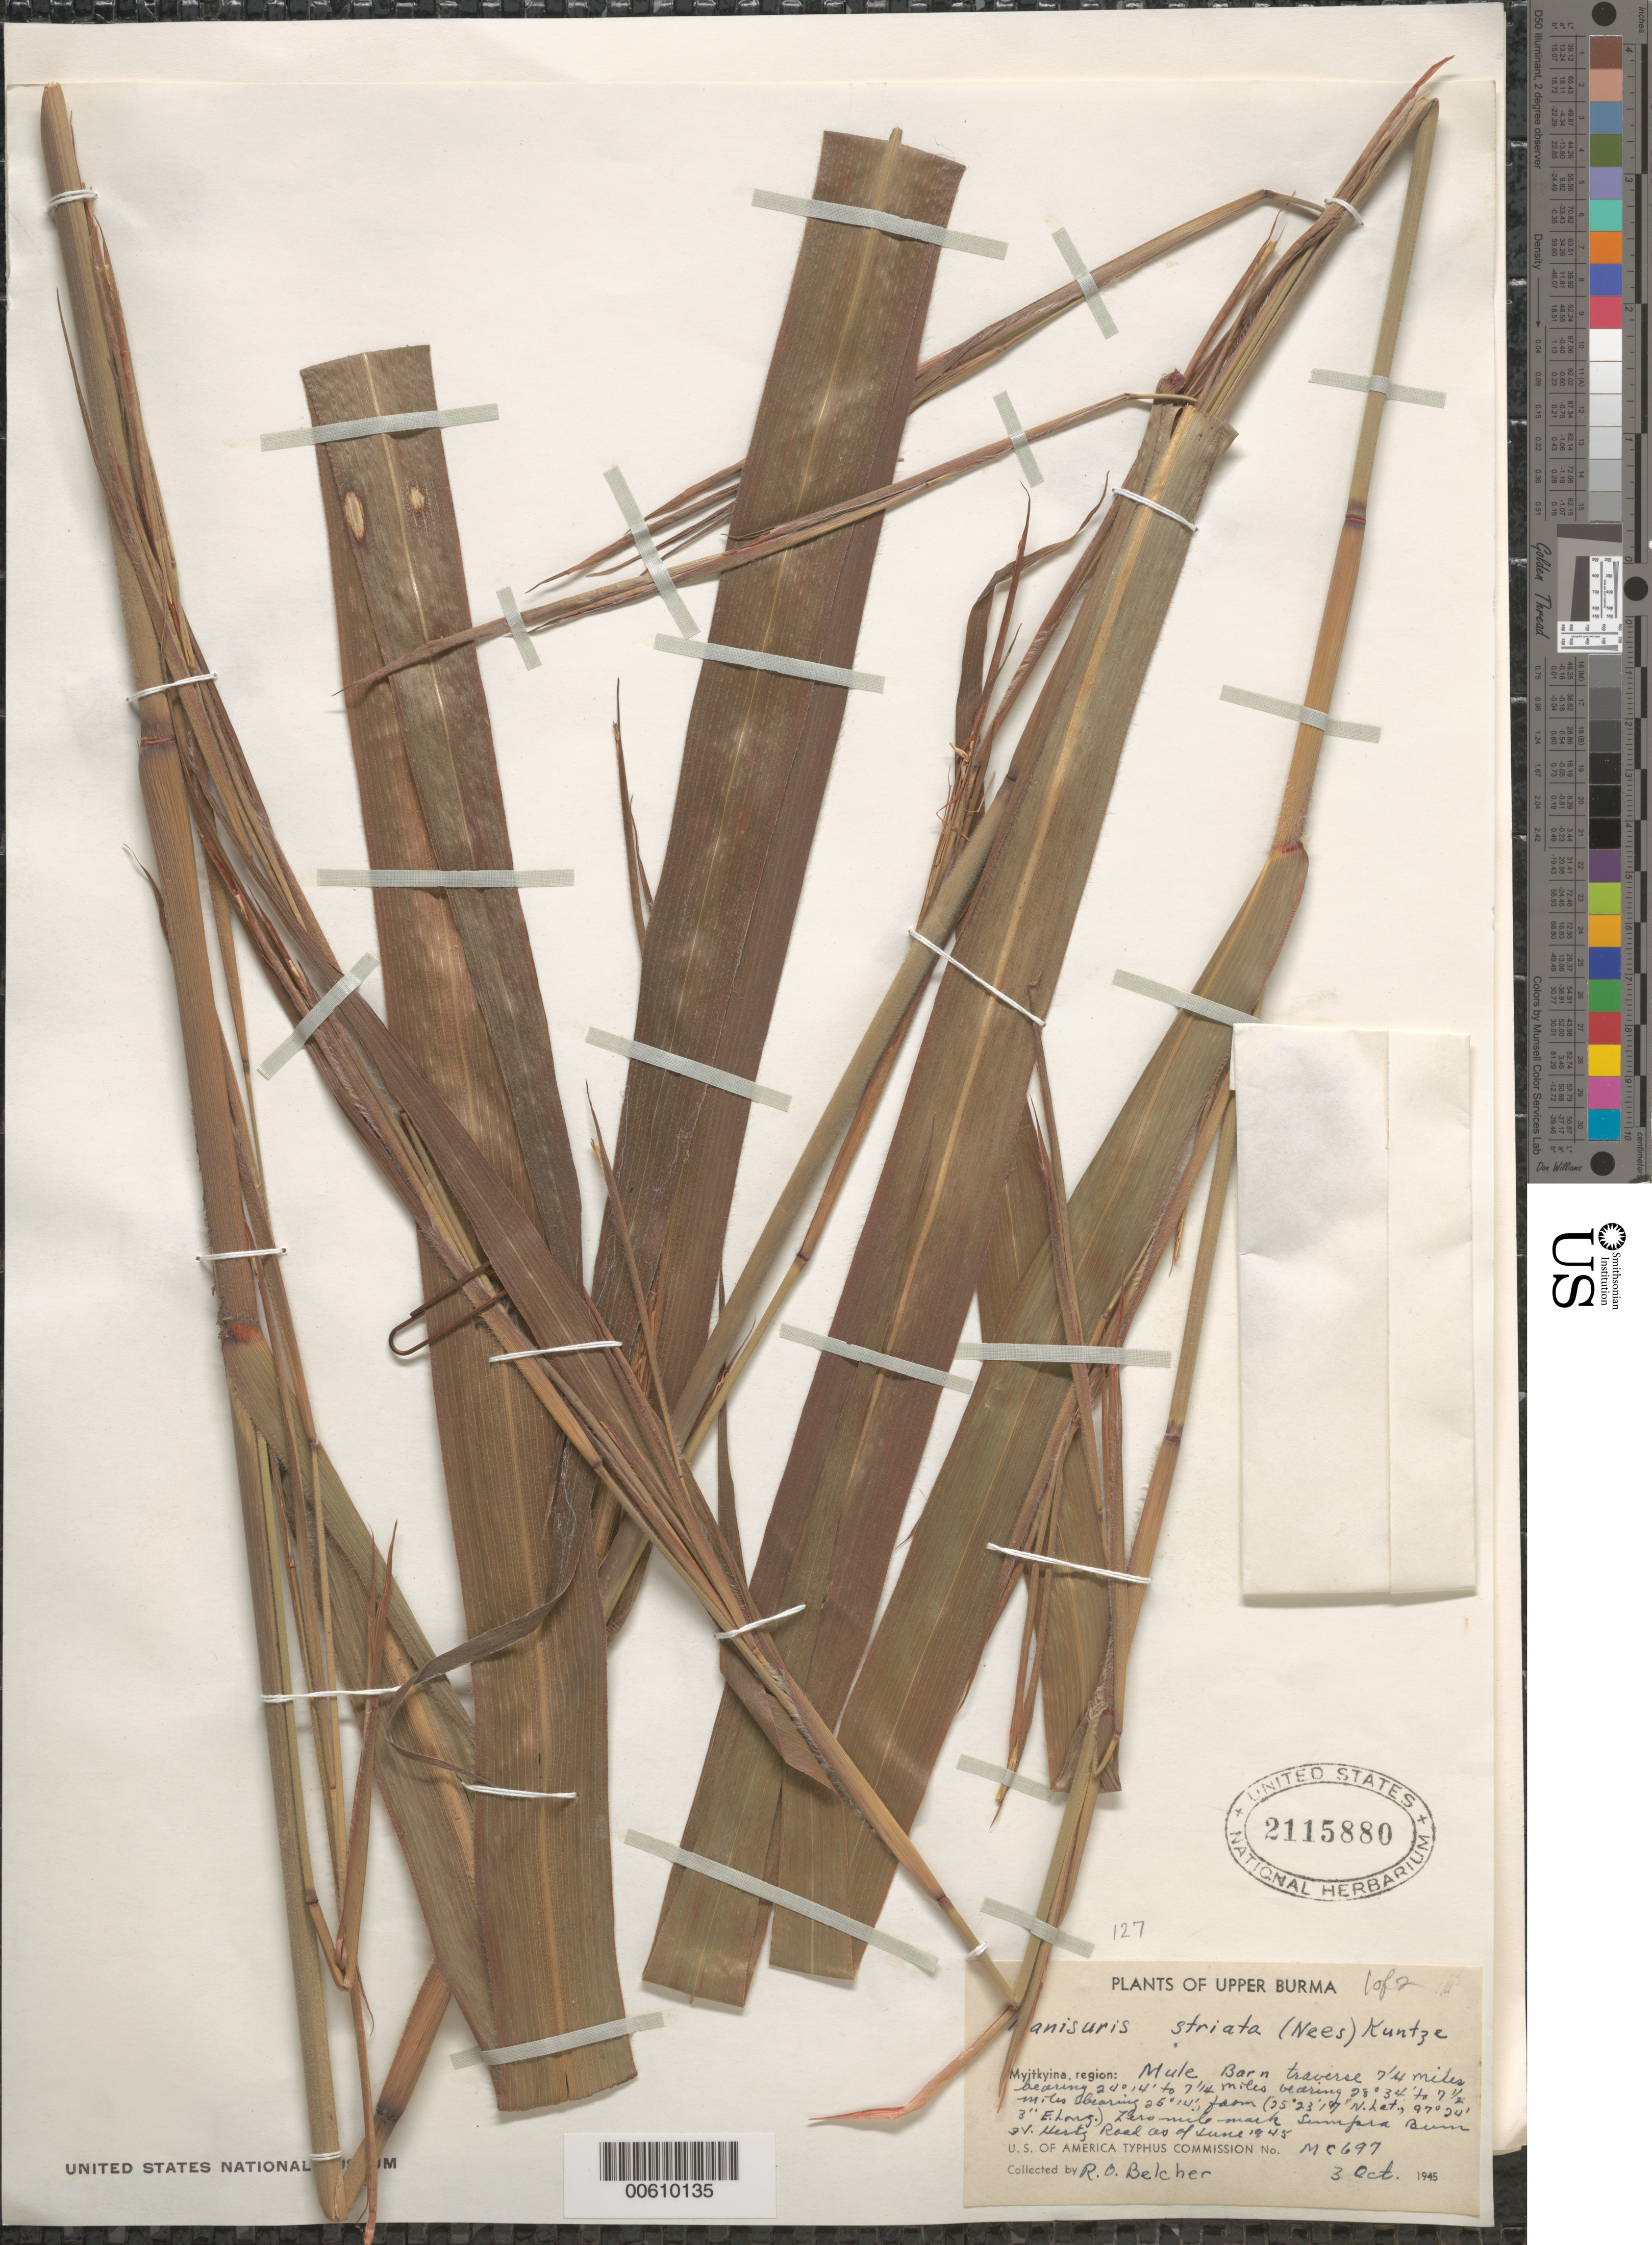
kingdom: Plantae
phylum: Tracheophyta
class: Liliopsida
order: Poales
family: Poaceae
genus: Rottboellia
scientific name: Rottboellia striata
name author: Nees ex Steud.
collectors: R. Belcher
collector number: MC 697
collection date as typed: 03 Oct 1945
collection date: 1945-10-03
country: Myanmar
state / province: Kachin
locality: Myitkyina, Mule Barn, Sumpra Bum-Fort Hertz Road, Upper Burma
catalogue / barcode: US 2115880